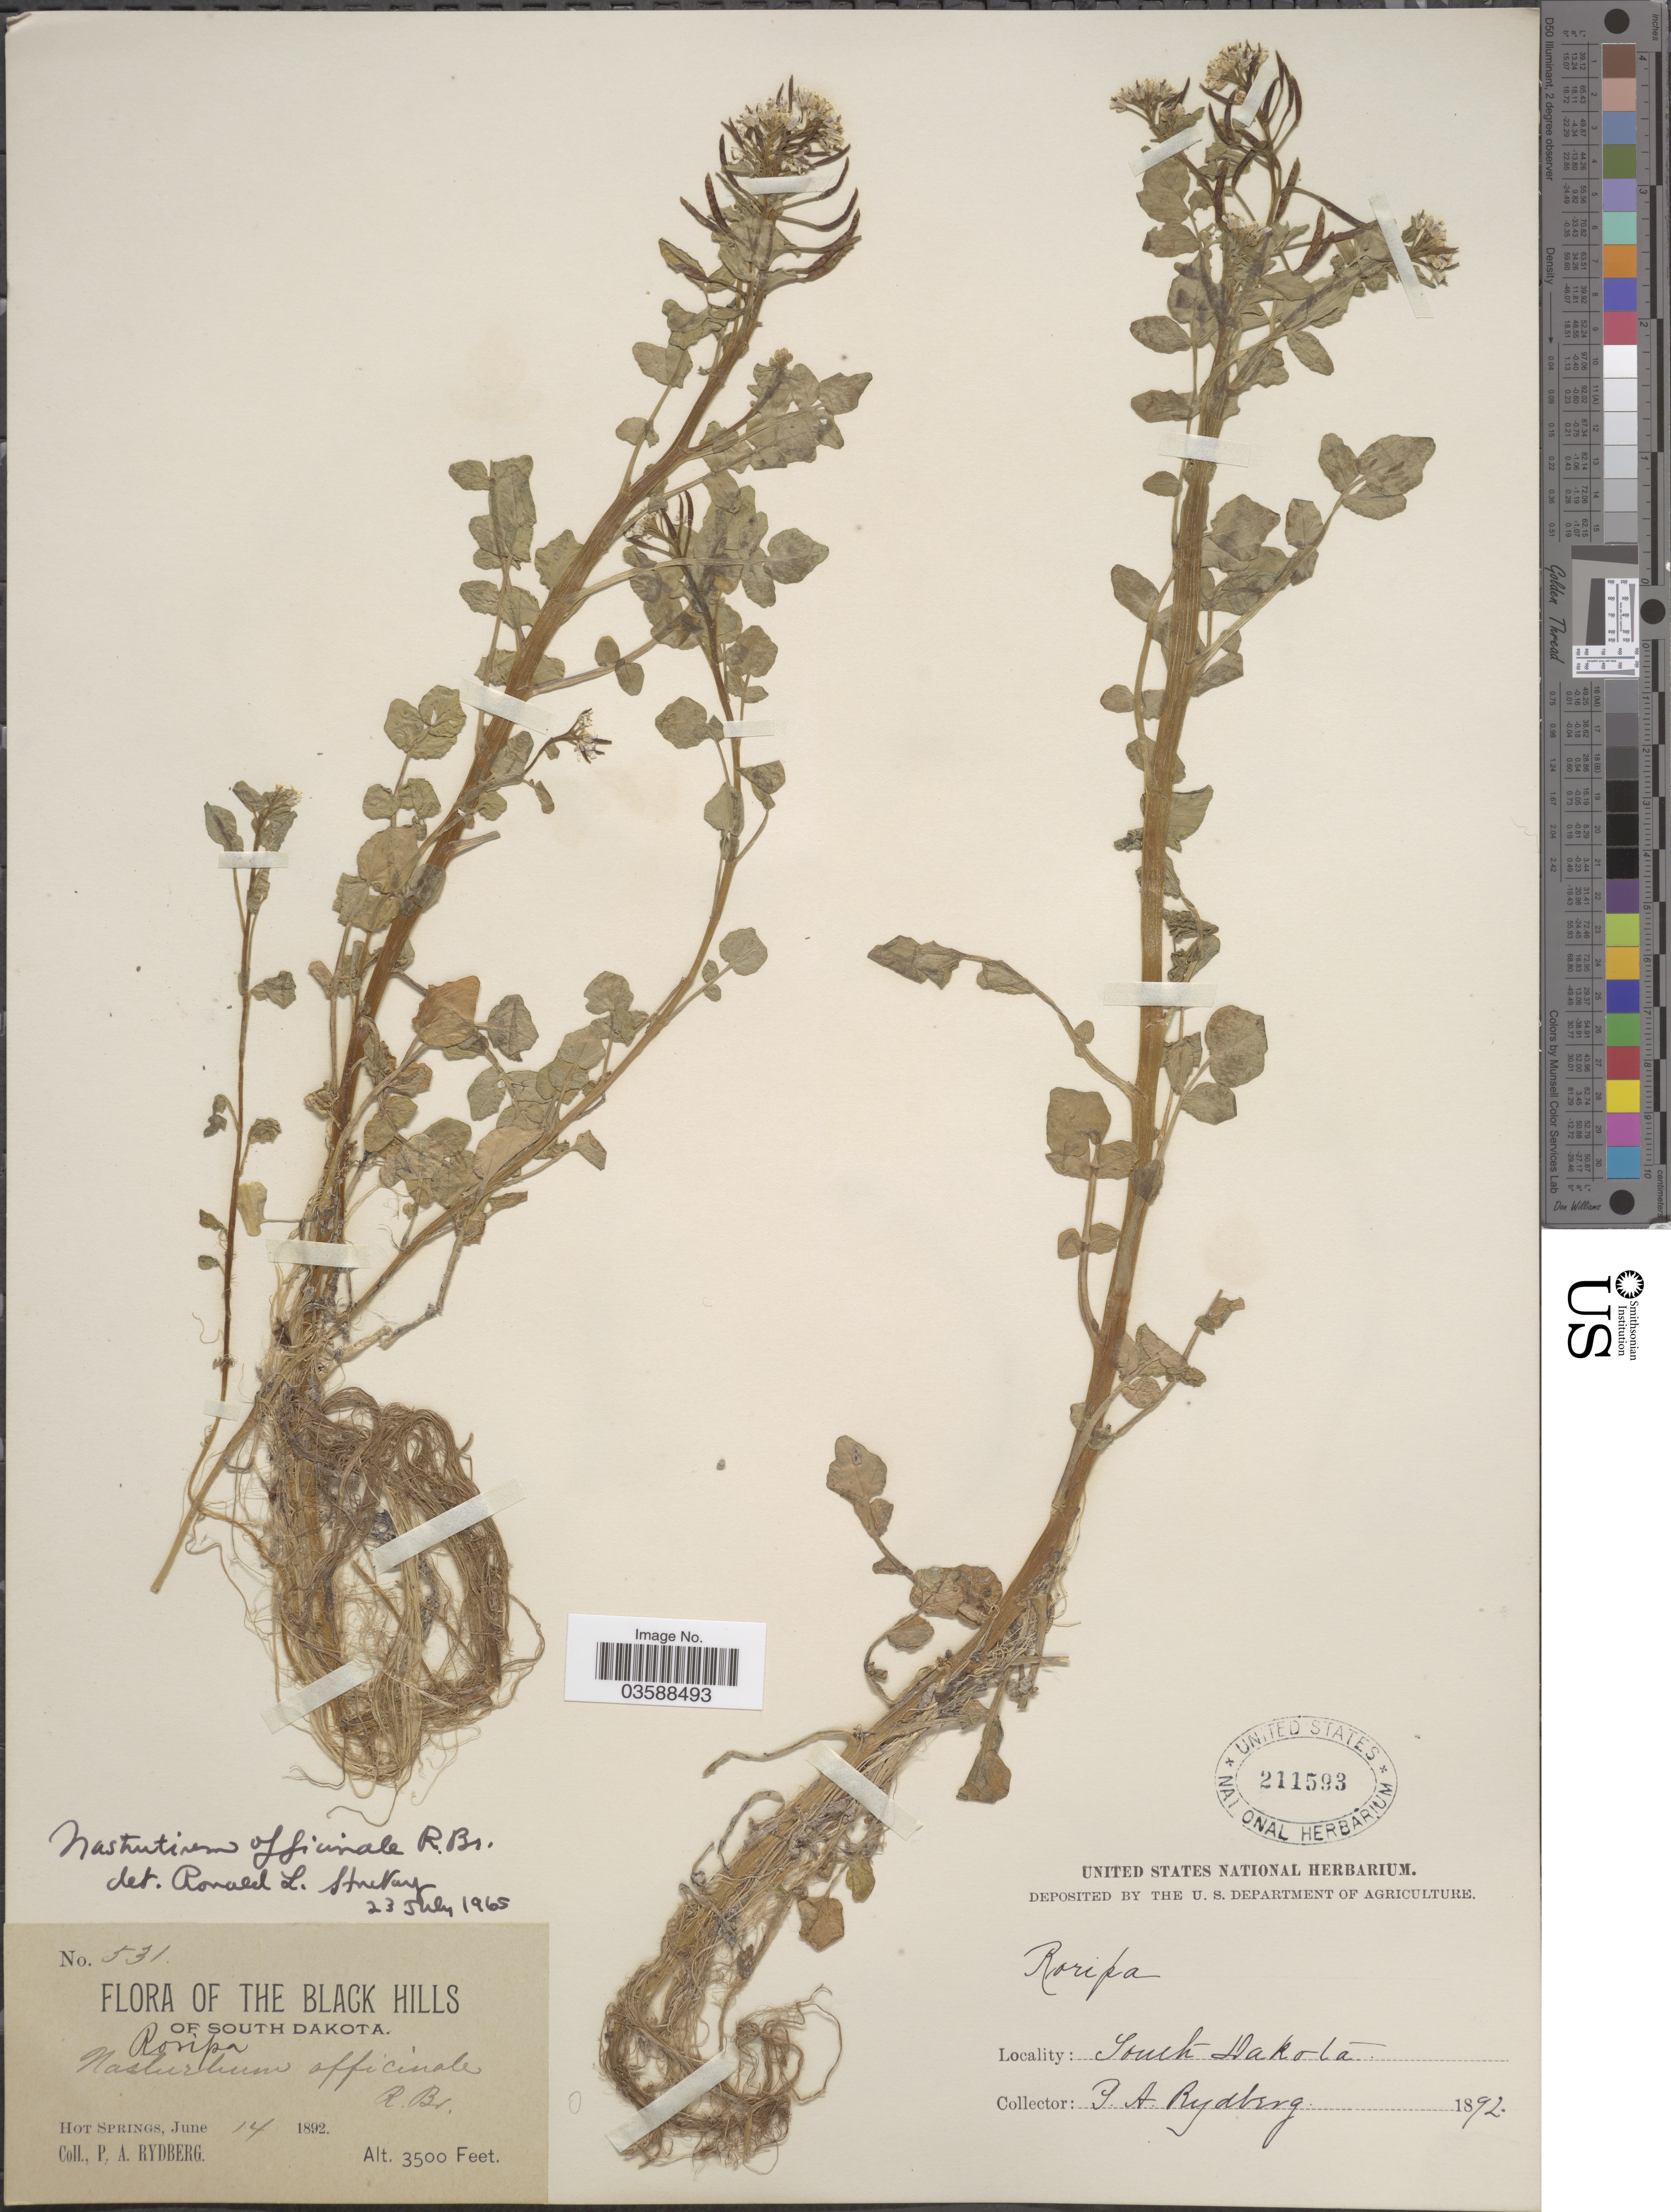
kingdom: Plantae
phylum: Tracheophyta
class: Magnoliopsida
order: Brassicales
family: Brassicaceae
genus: Nasturtium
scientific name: Nasturtium officinale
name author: R. Br.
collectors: P. A. Rydberg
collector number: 531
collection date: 1892-06-14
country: United States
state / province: South Dakota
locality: Hot Springs. The Black Hills of South Dakota.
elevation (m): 1067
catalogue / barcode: US 211593